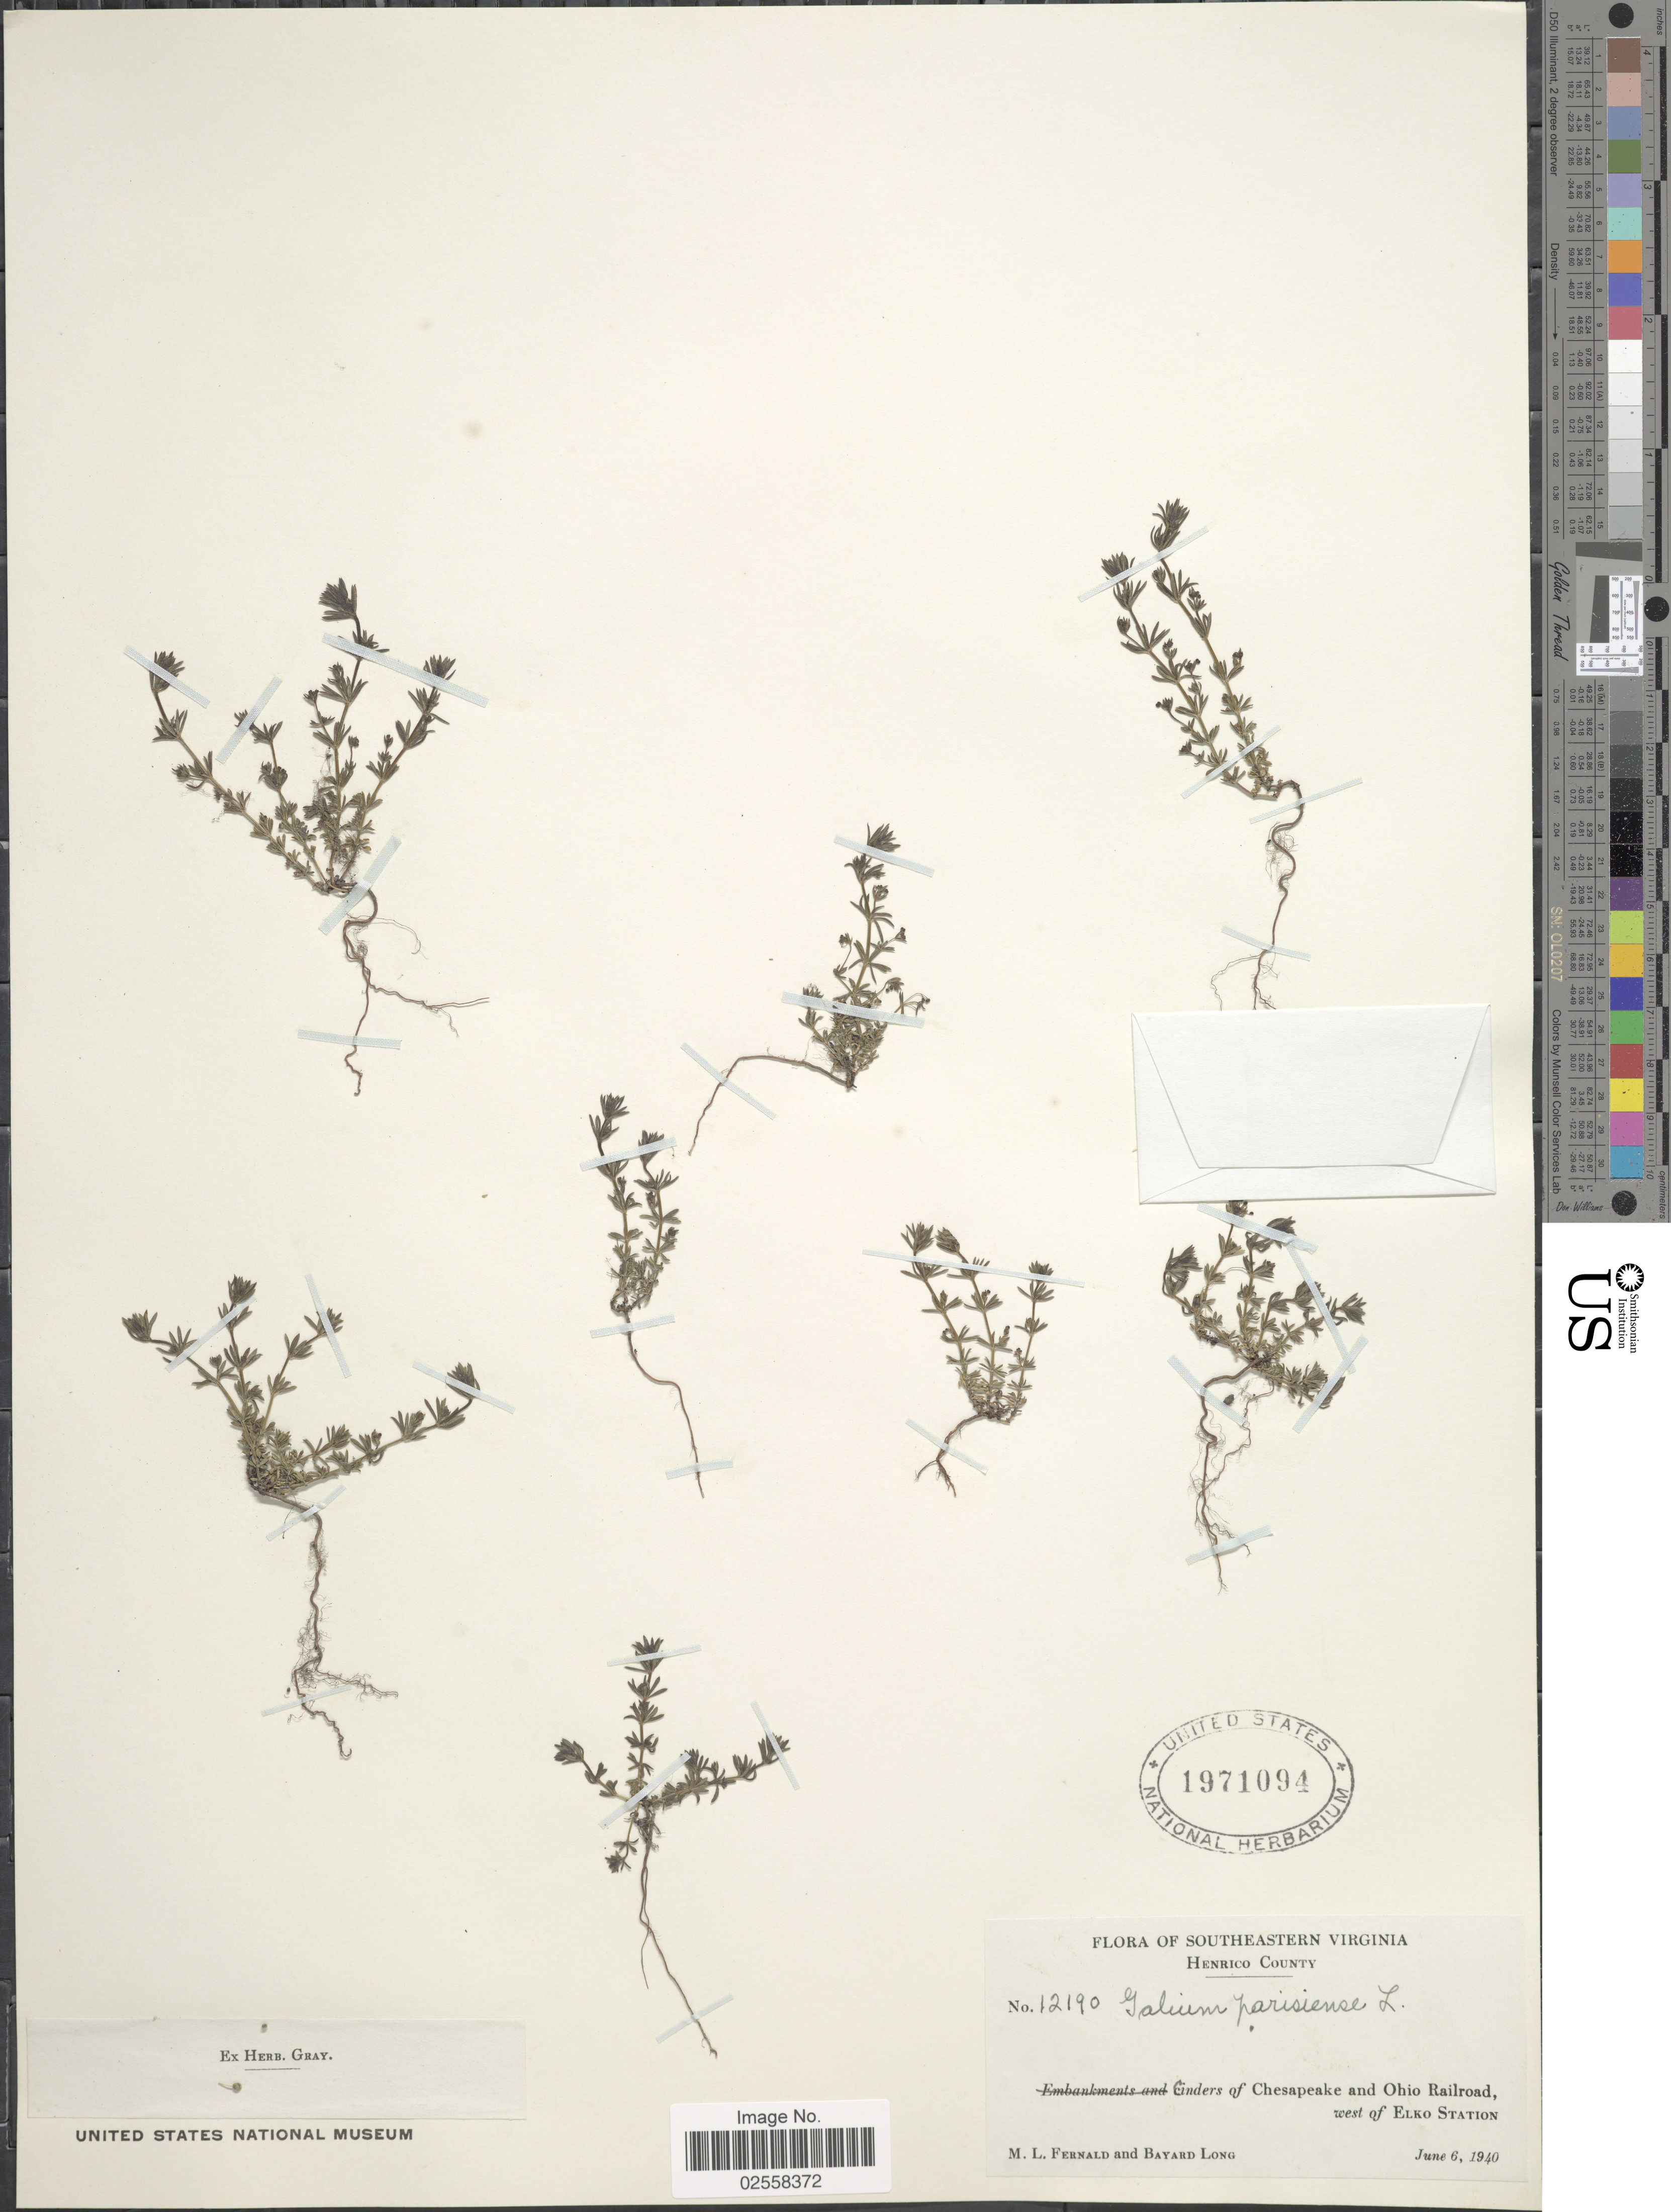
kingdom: Plantae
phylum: Tracheophyta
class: Magnoliopsida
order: Gentianales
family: Rubiaceae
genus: Galium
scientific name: Galium parisiense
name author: L.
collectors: M. L. Fernald & B. Long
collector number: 12190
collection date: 1940-06-06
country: United States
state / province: Virginia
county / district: Henrico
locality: Southeastern Virginia, Henrico County, cinders of Chesapeake and Ohio Railroad, west of Elko Station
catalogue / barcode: US 1971094